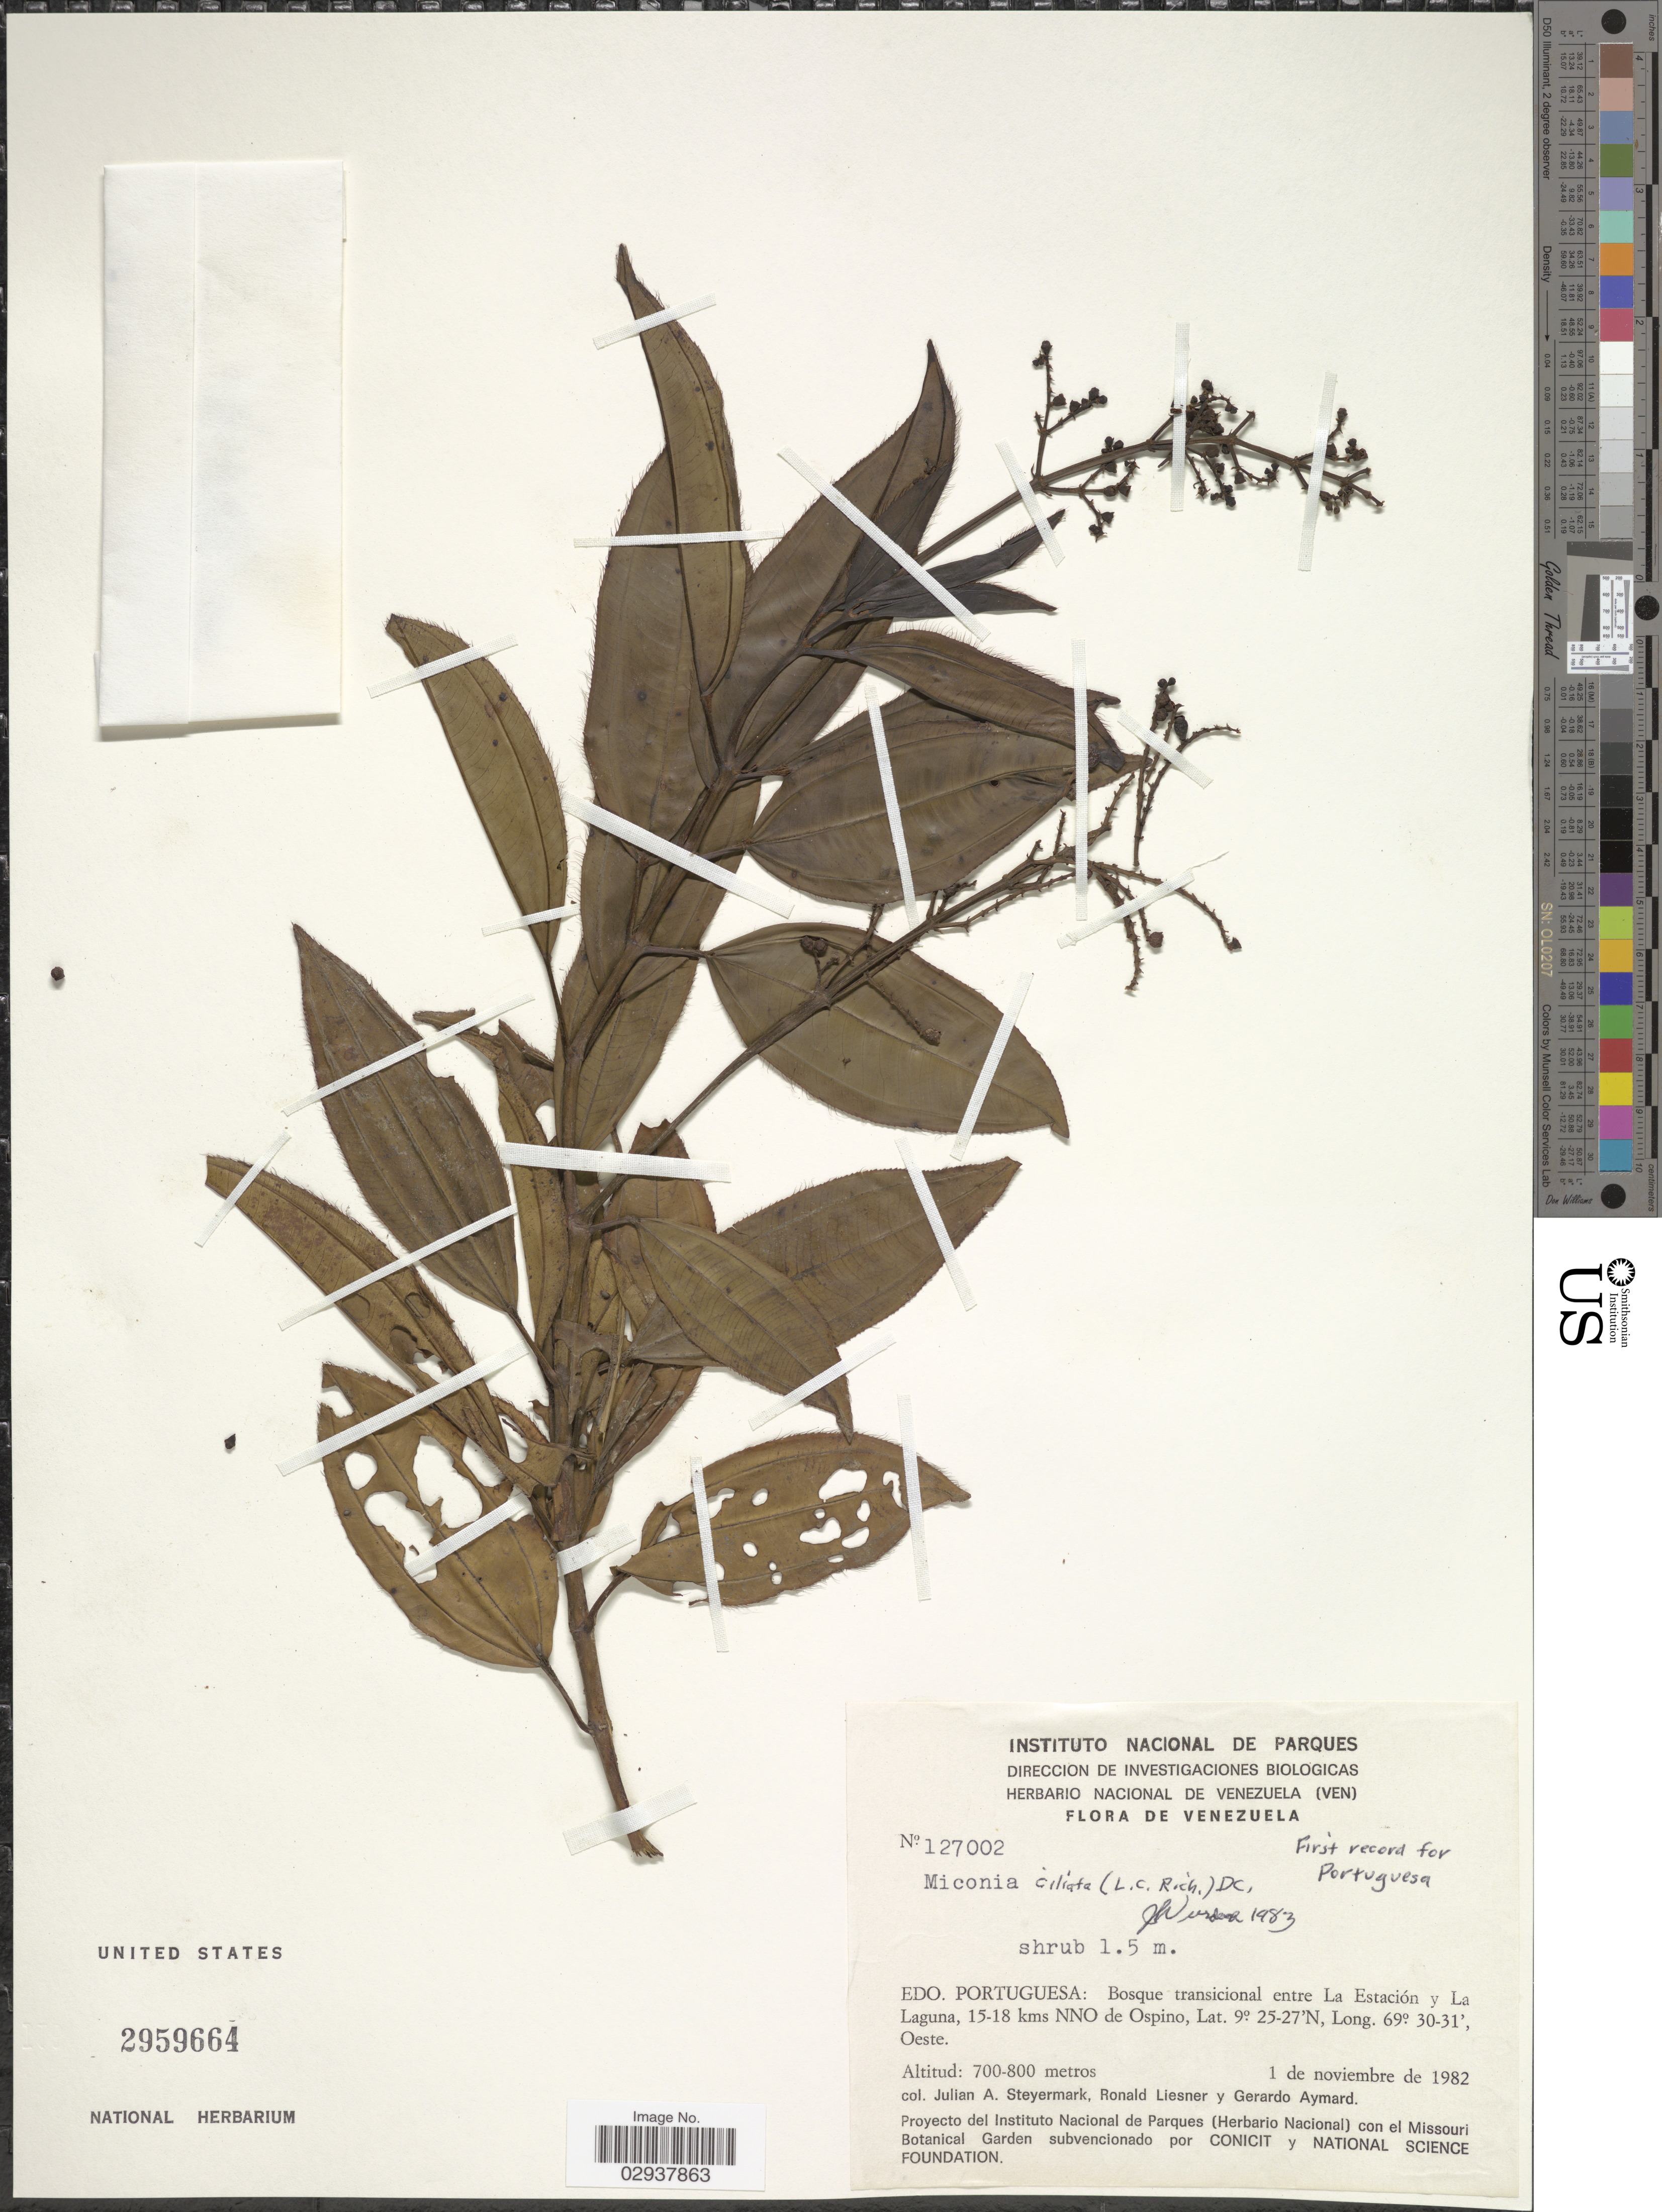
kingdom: Plantae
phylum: Tracheophyta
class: Magnoliopsida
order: Myrtales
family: Melastomataceae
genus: Miconia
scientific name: Miconia ciliata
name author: (Rich.) DC.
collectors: J. Steyermark, R. L. Liesner & G. A. Aymard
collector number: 127002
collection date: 1982-11-01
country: Venezuela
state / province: Portuguesa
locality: Edo. Portuguesa: Bosque transicional entre La Estación y La Laguna, 15-18 kms NNO de Ospino.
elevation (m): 700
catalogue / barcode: US 2959664